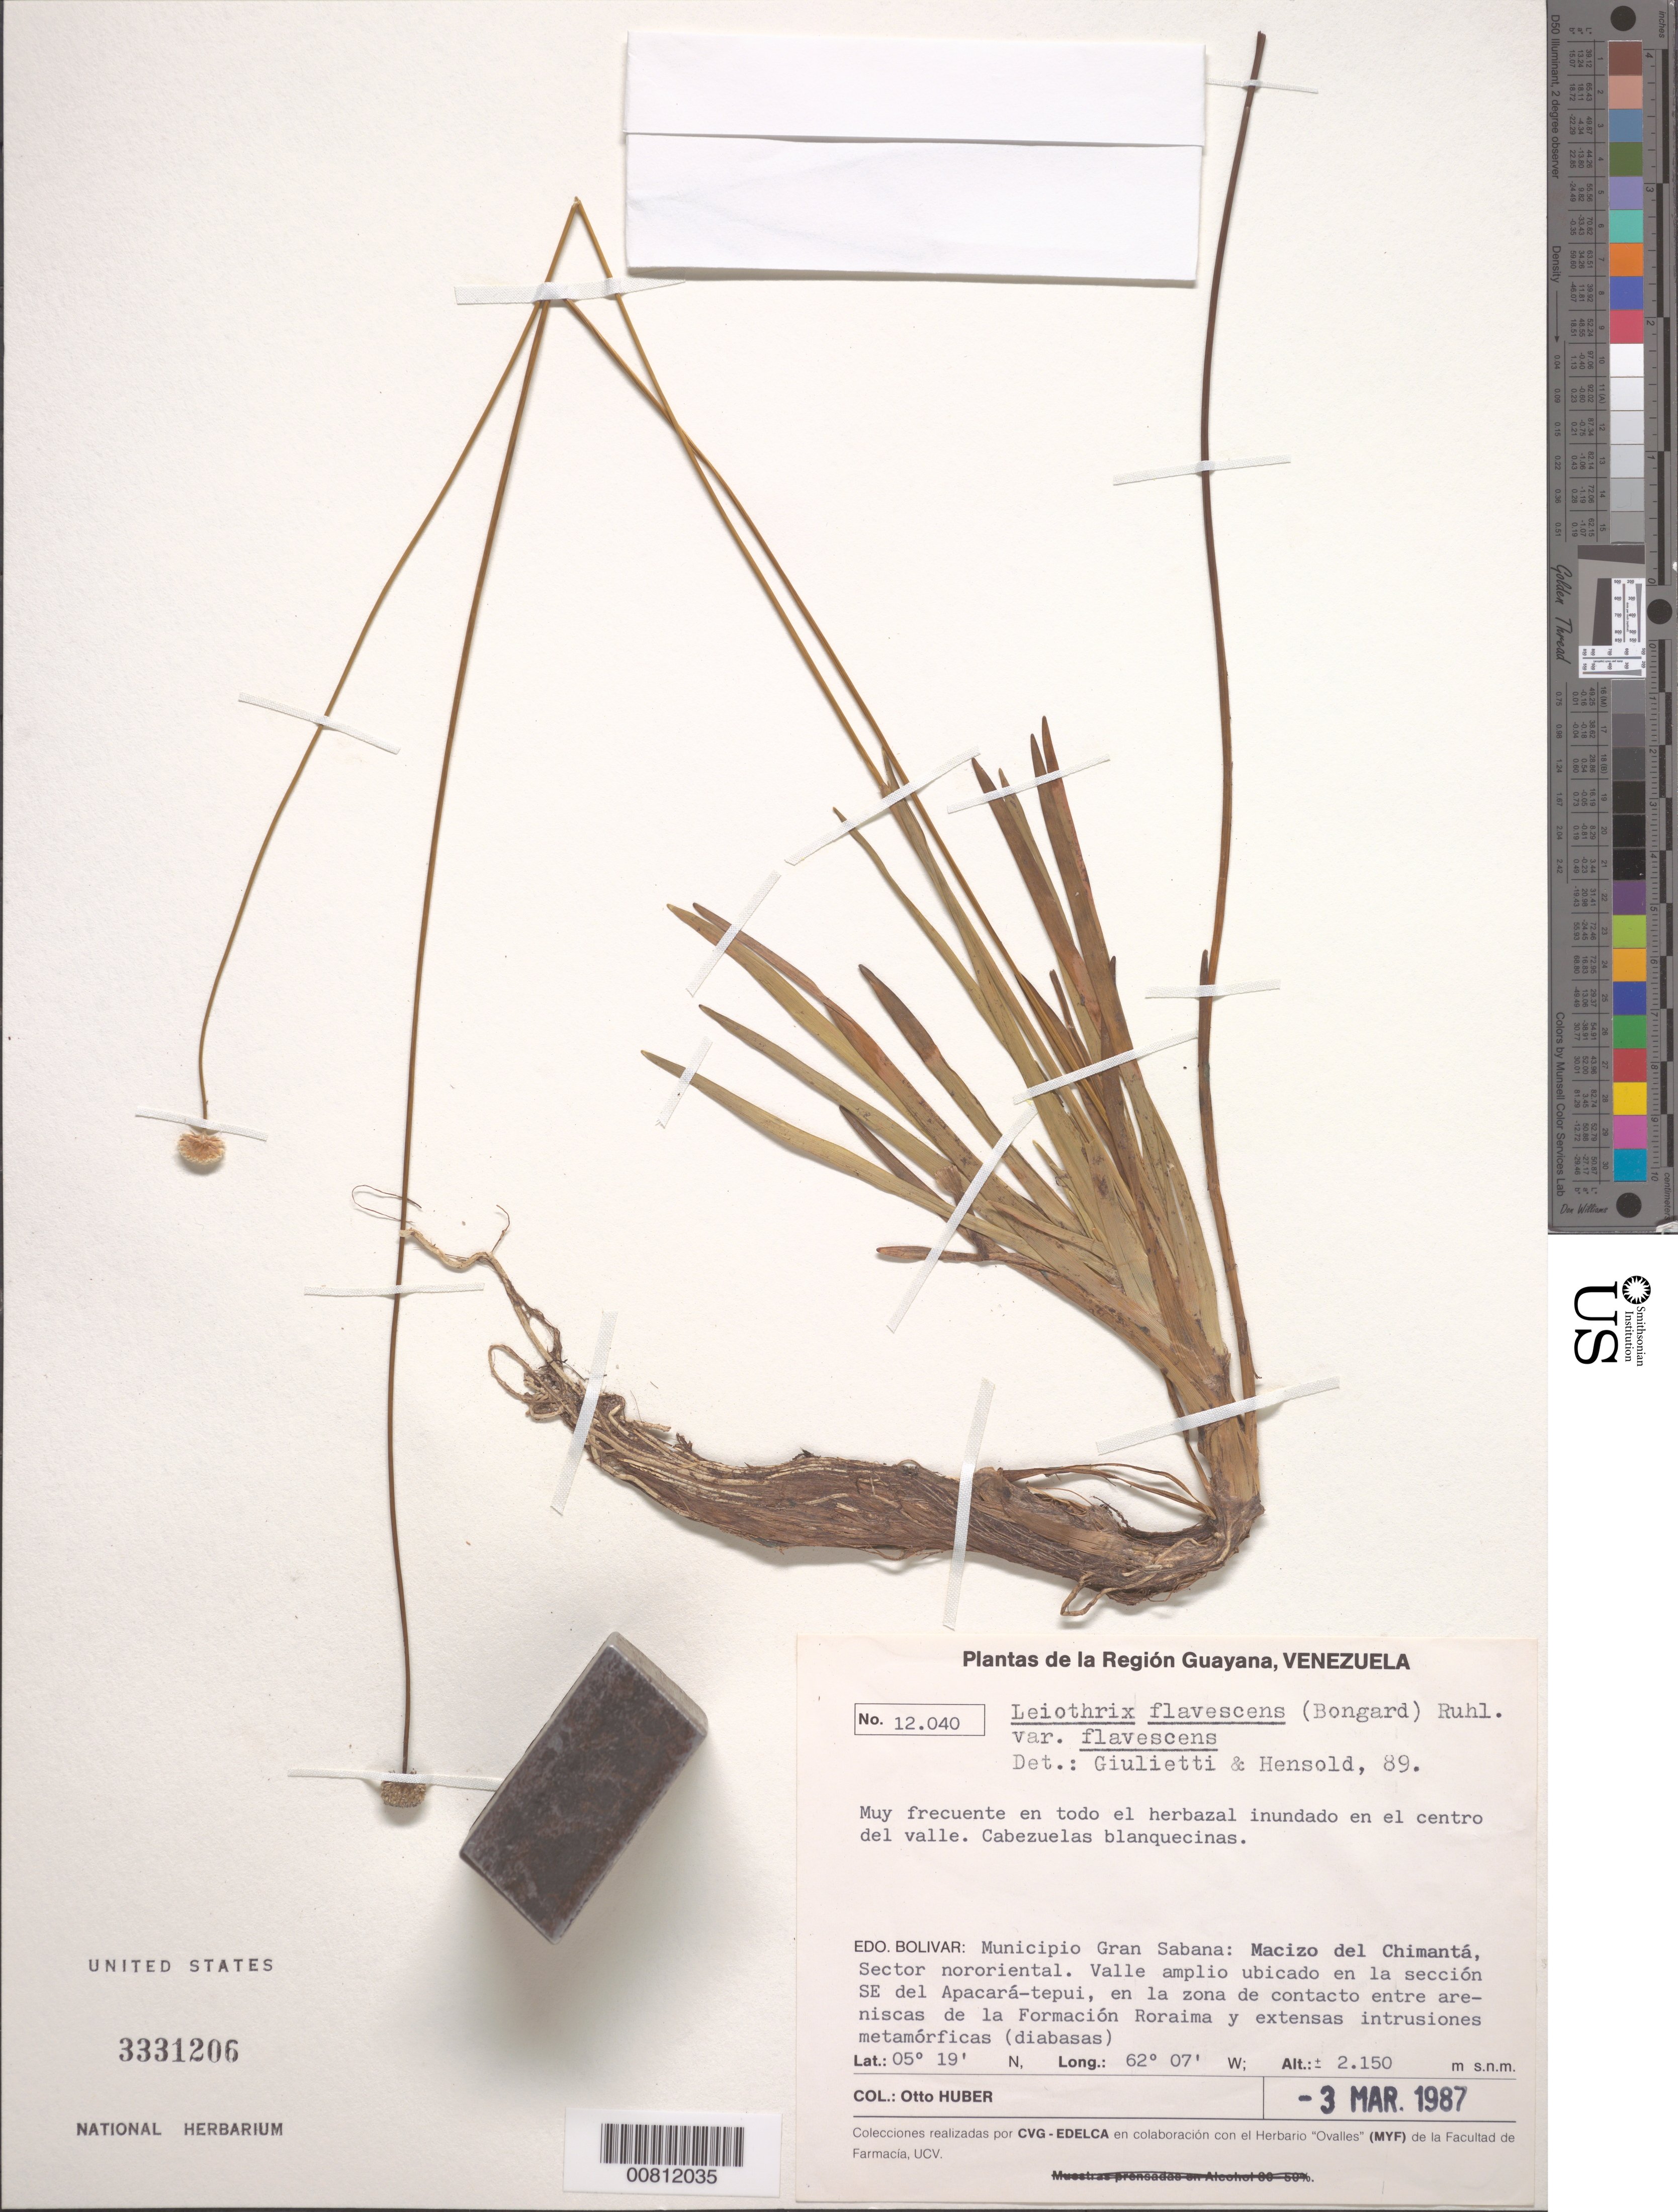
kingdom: Plantae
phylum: Tracheophyta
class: Liliopsida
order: Poales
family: Eriocaulaceae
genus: Leiothrix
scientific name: Leiothrix flavescens var. flavescens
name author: (Bong.) Ruhland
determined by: Giulietti, A. M.; Hensold, N.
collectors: O. Huber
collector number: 12040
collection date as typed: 3-Mar-87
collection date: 1987-03-03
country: Venezuela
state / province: Bolívar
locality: Mun. Gran Sabana, Macizo del Chimantá, sector nororiental, sección SE del Apacará-tepuí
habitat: Herbazal inundado en el centro del valle; en la zona de contacto entre areniscas de la Formación Roraima y extensas intrusiones metamórficas (diabasas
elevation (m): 2150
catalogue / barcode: US 3331206